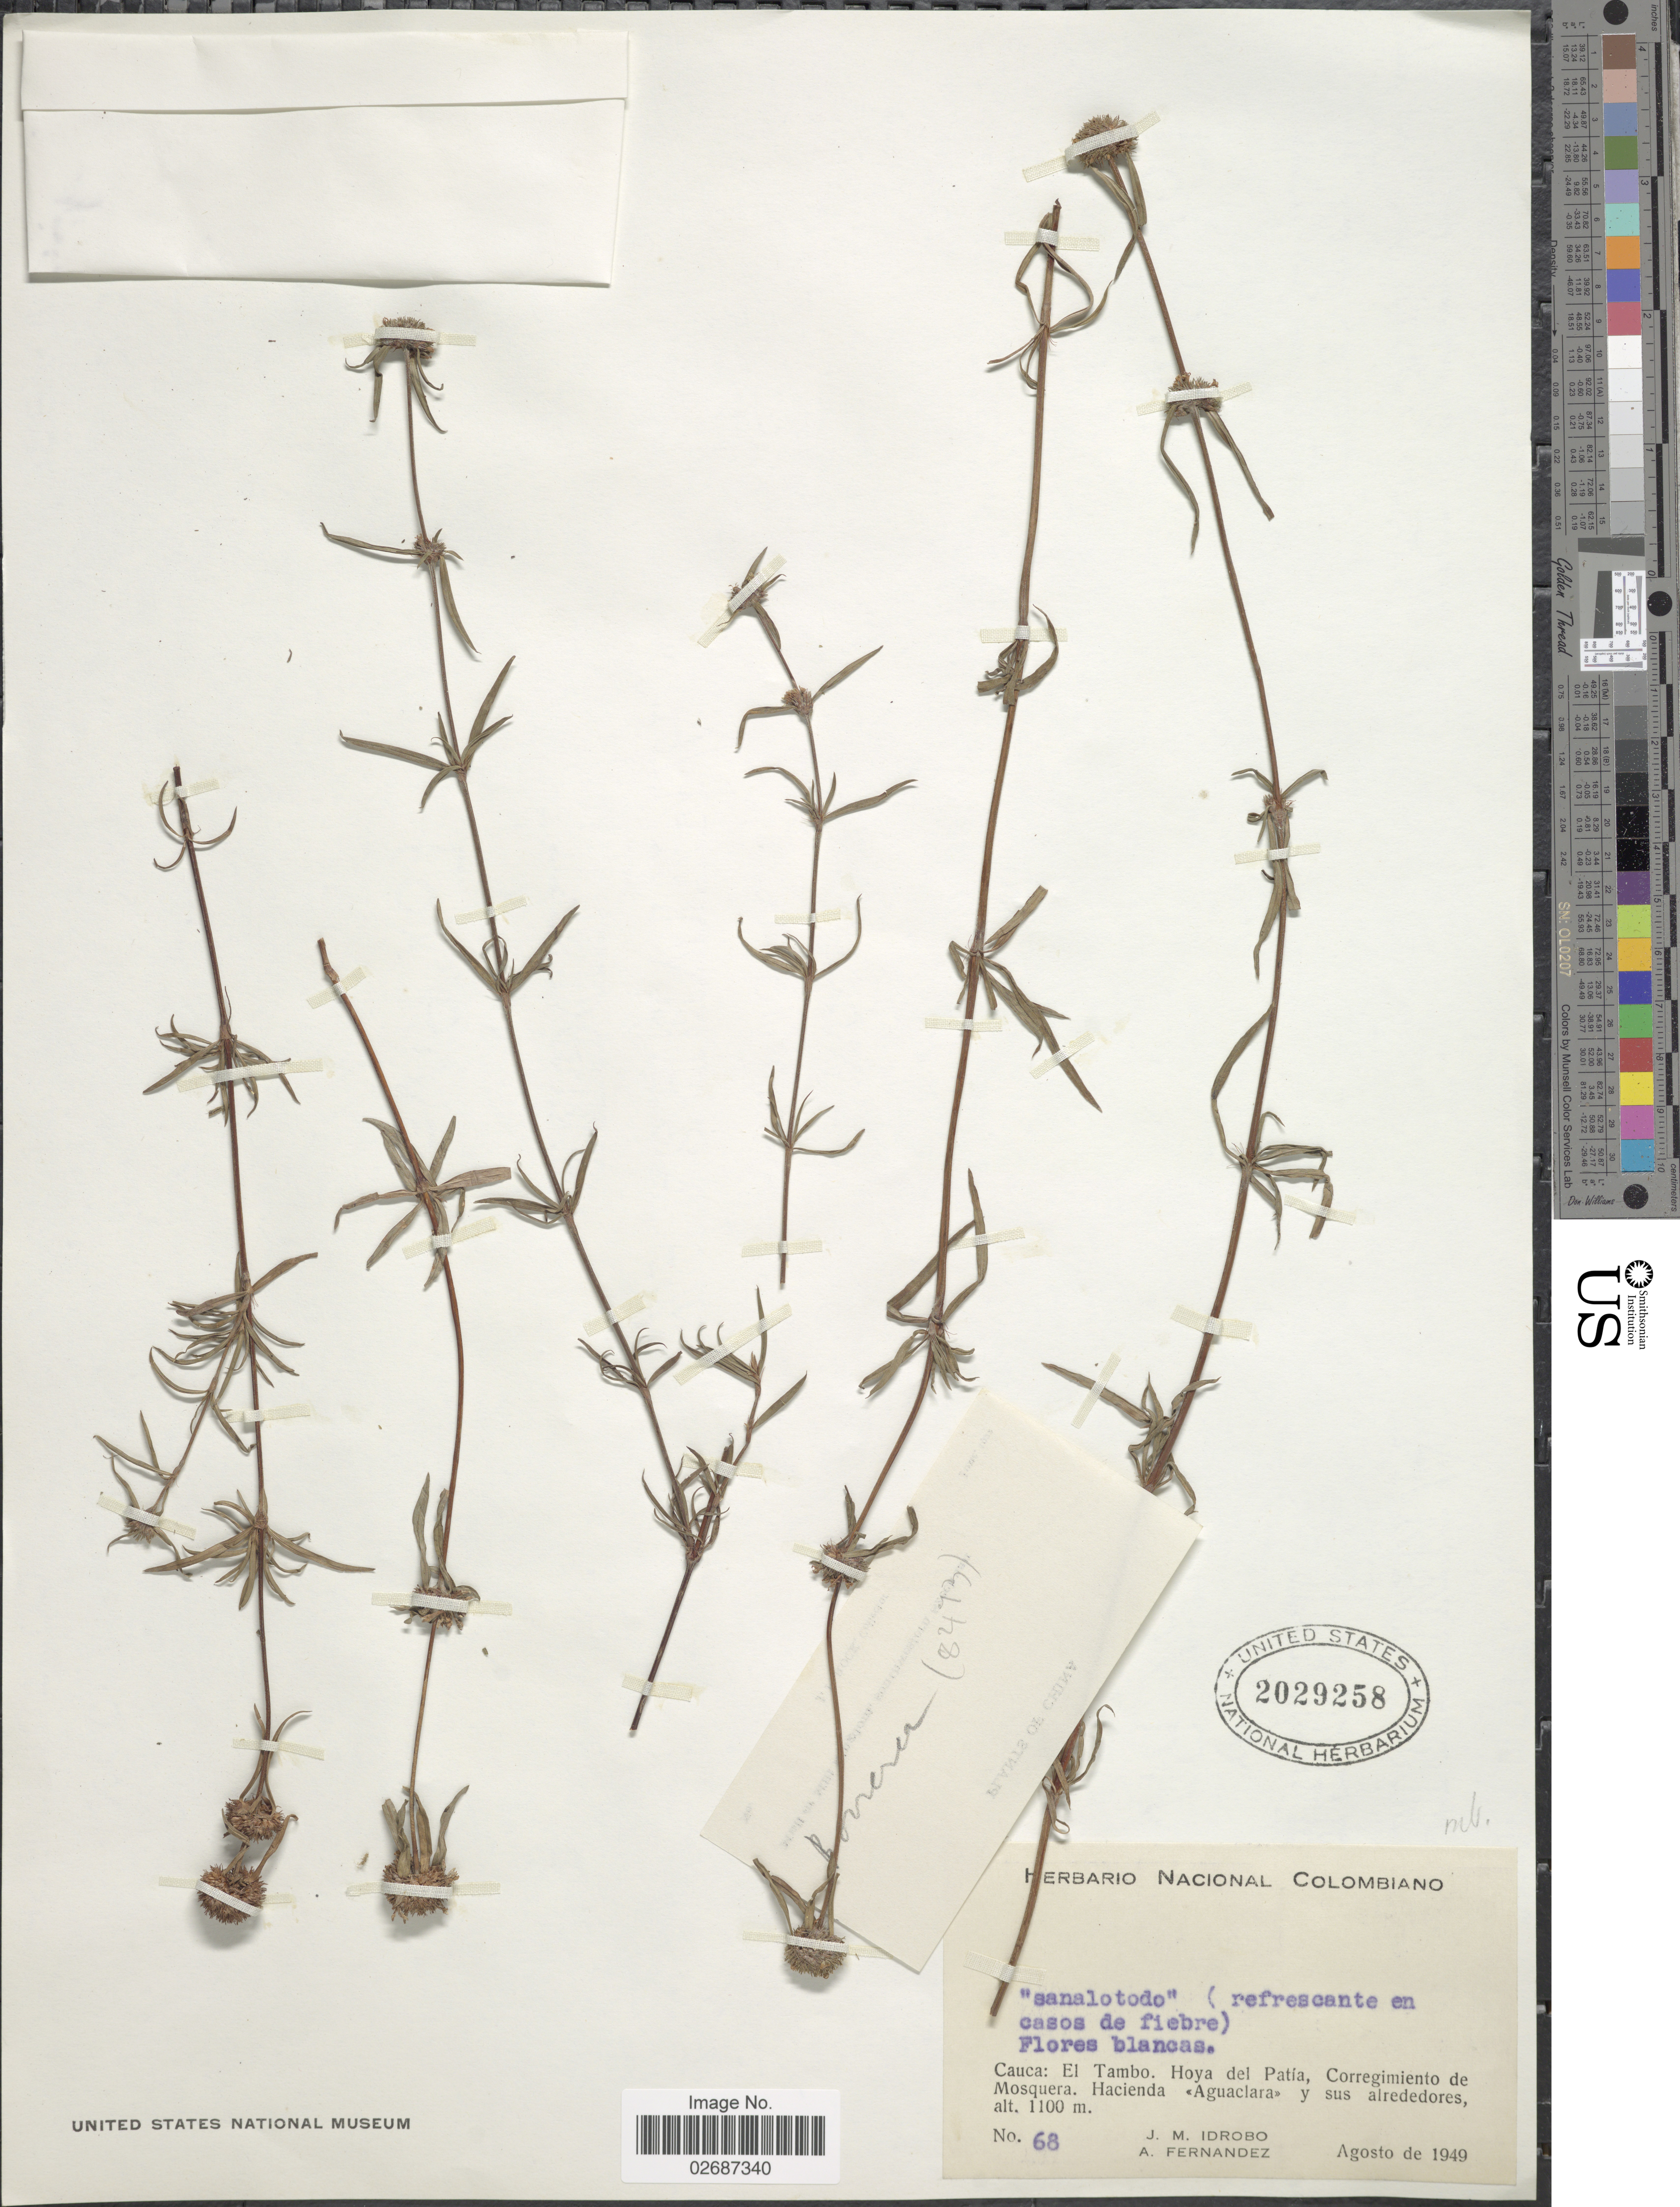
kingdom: Plantae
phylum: Tracheophyta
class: Magnoliopsida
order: Gentianales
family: Rubiaceae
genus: Borreria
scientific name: Borreria sp.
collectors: J. M. Idrobo & A. Fernandez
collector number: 68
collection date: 1949-08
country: Colombia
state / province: Cauca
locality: El Tambo, Hoya del Patia, Corregimiento de Mosquera, Hacienda Aguaclara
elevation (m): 1100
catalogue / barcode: US 2029258